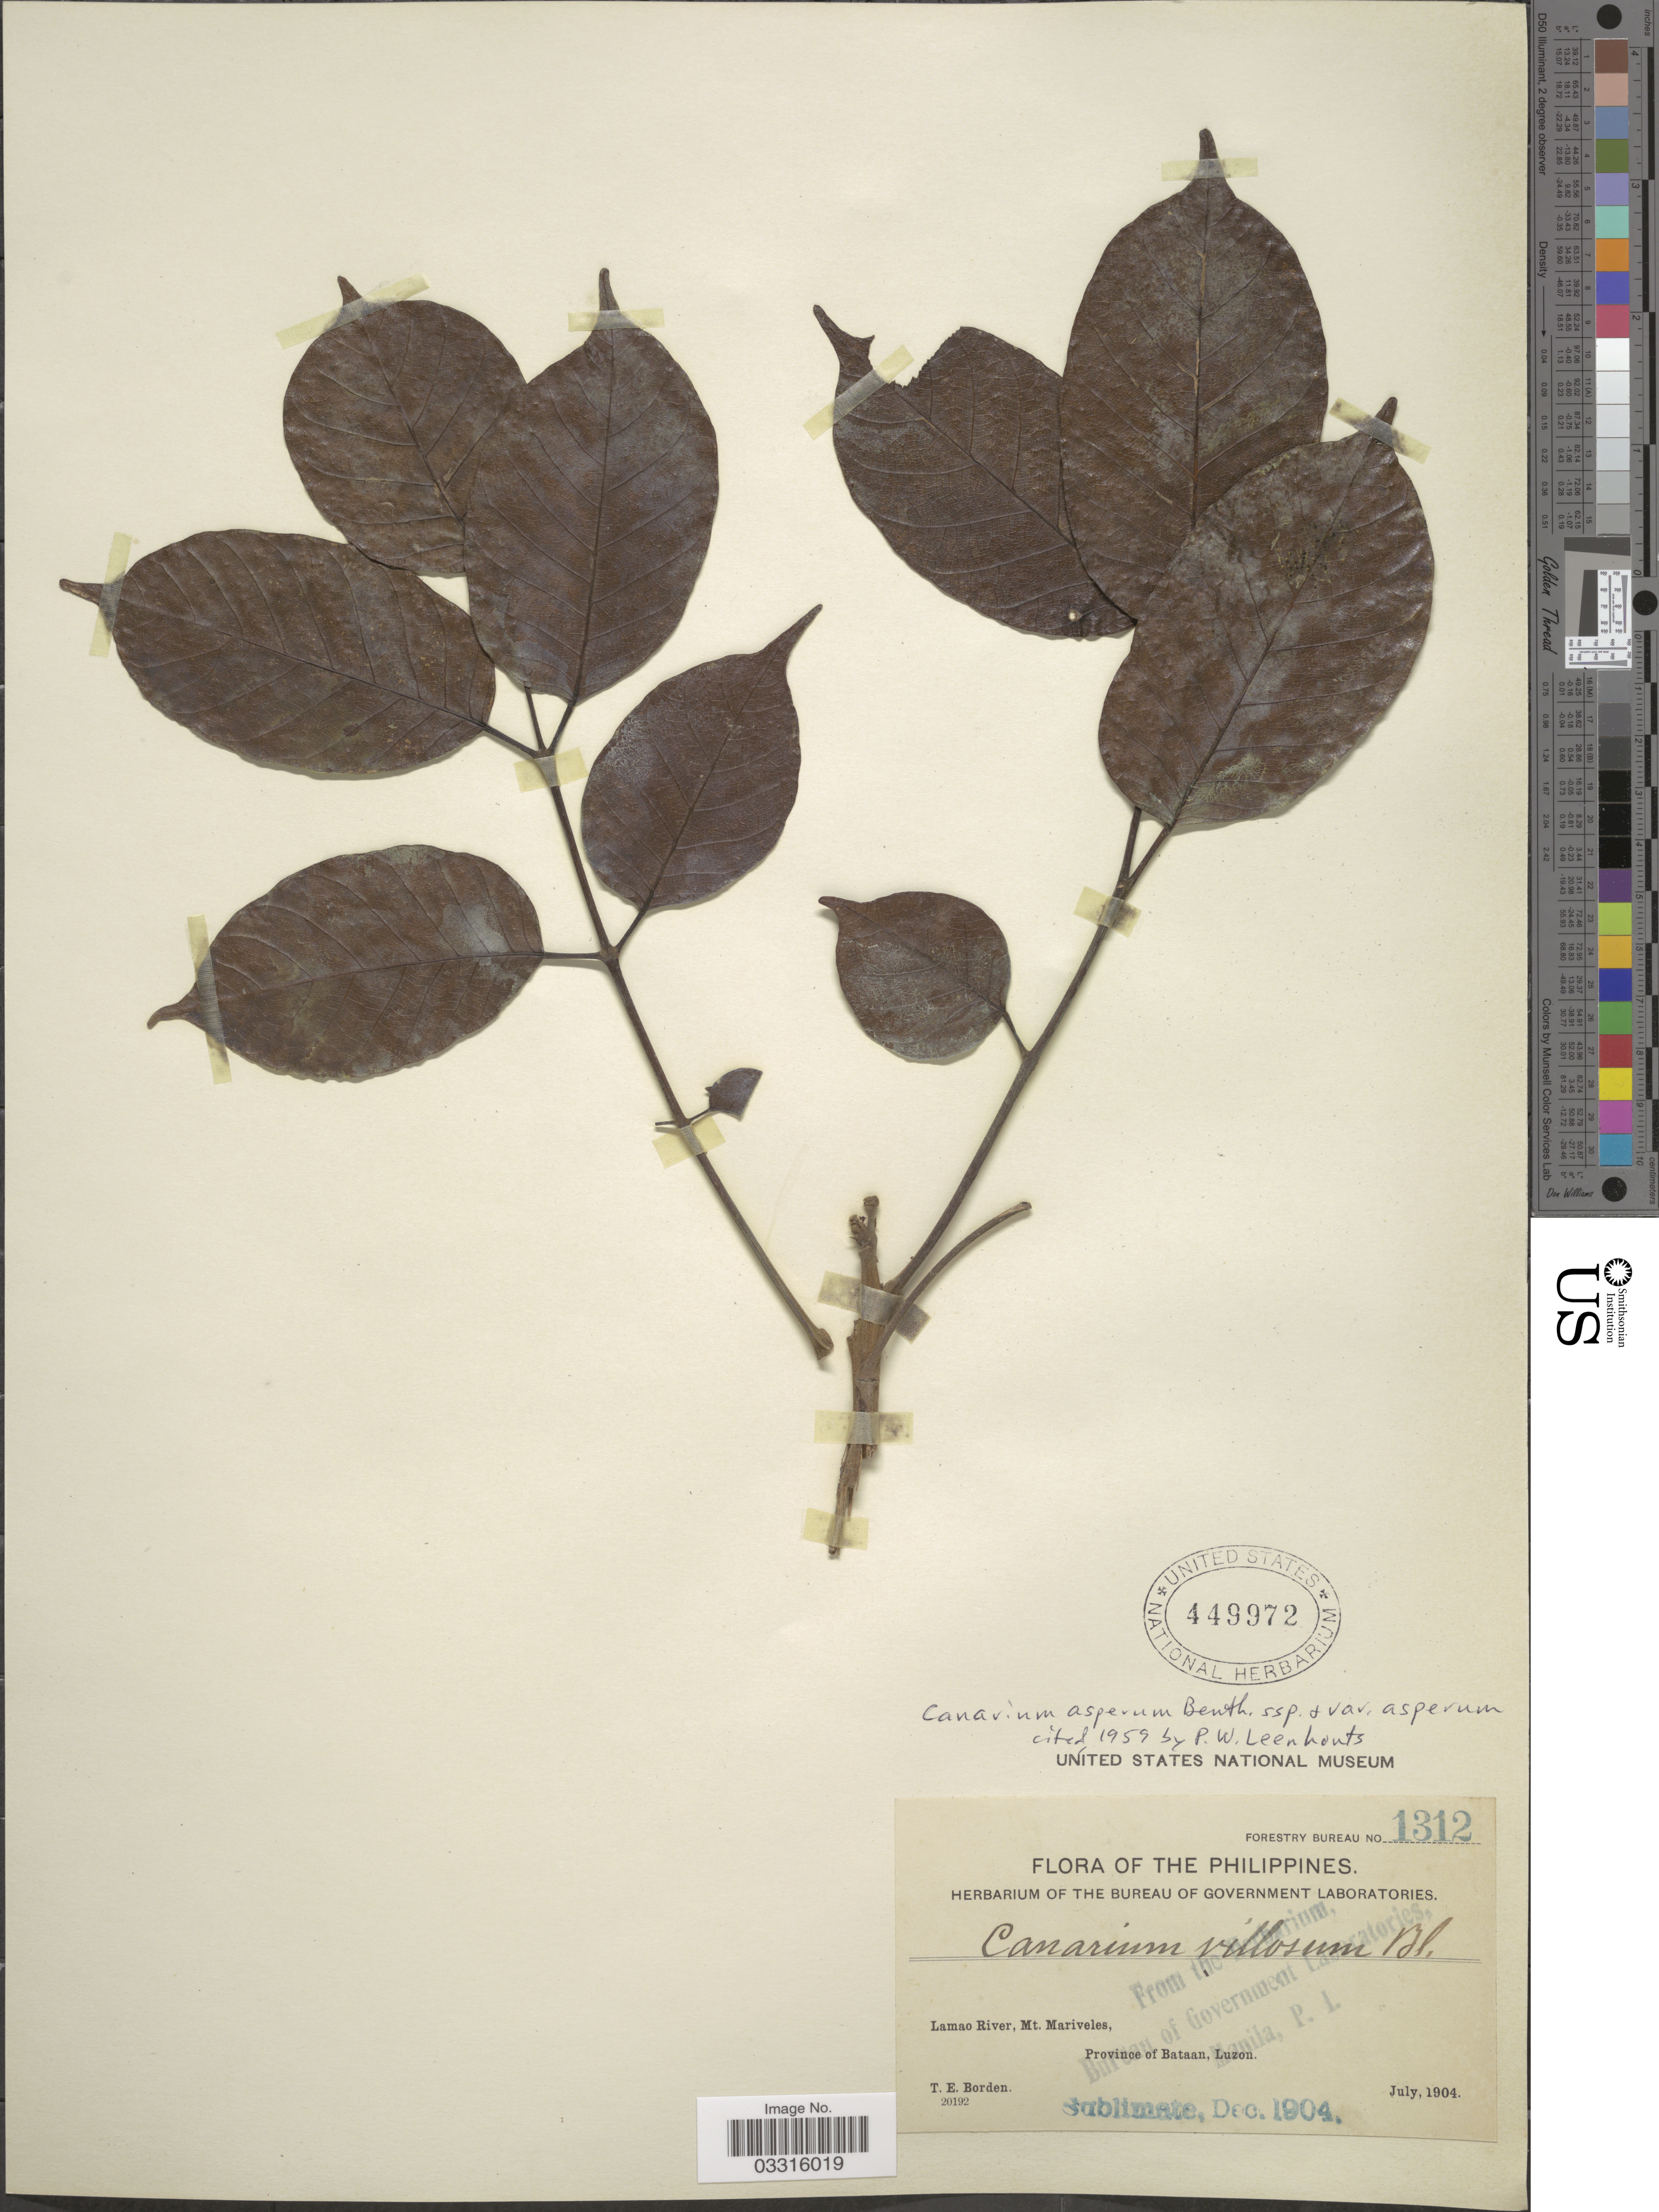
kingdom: Plantae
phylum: Tracheophyta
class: Magnoliopsida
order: Sapindales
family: Burseraceae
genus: Canarium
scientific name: Canarium asperum subsp. asperum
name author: Benth.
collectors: T. E. Borden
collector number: Forestry Bureau 1312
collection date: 1904-07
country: Philippines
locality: Lamao River, Mt. Mariveles, Province of Bataan, Luzon.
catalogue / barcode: US 449972